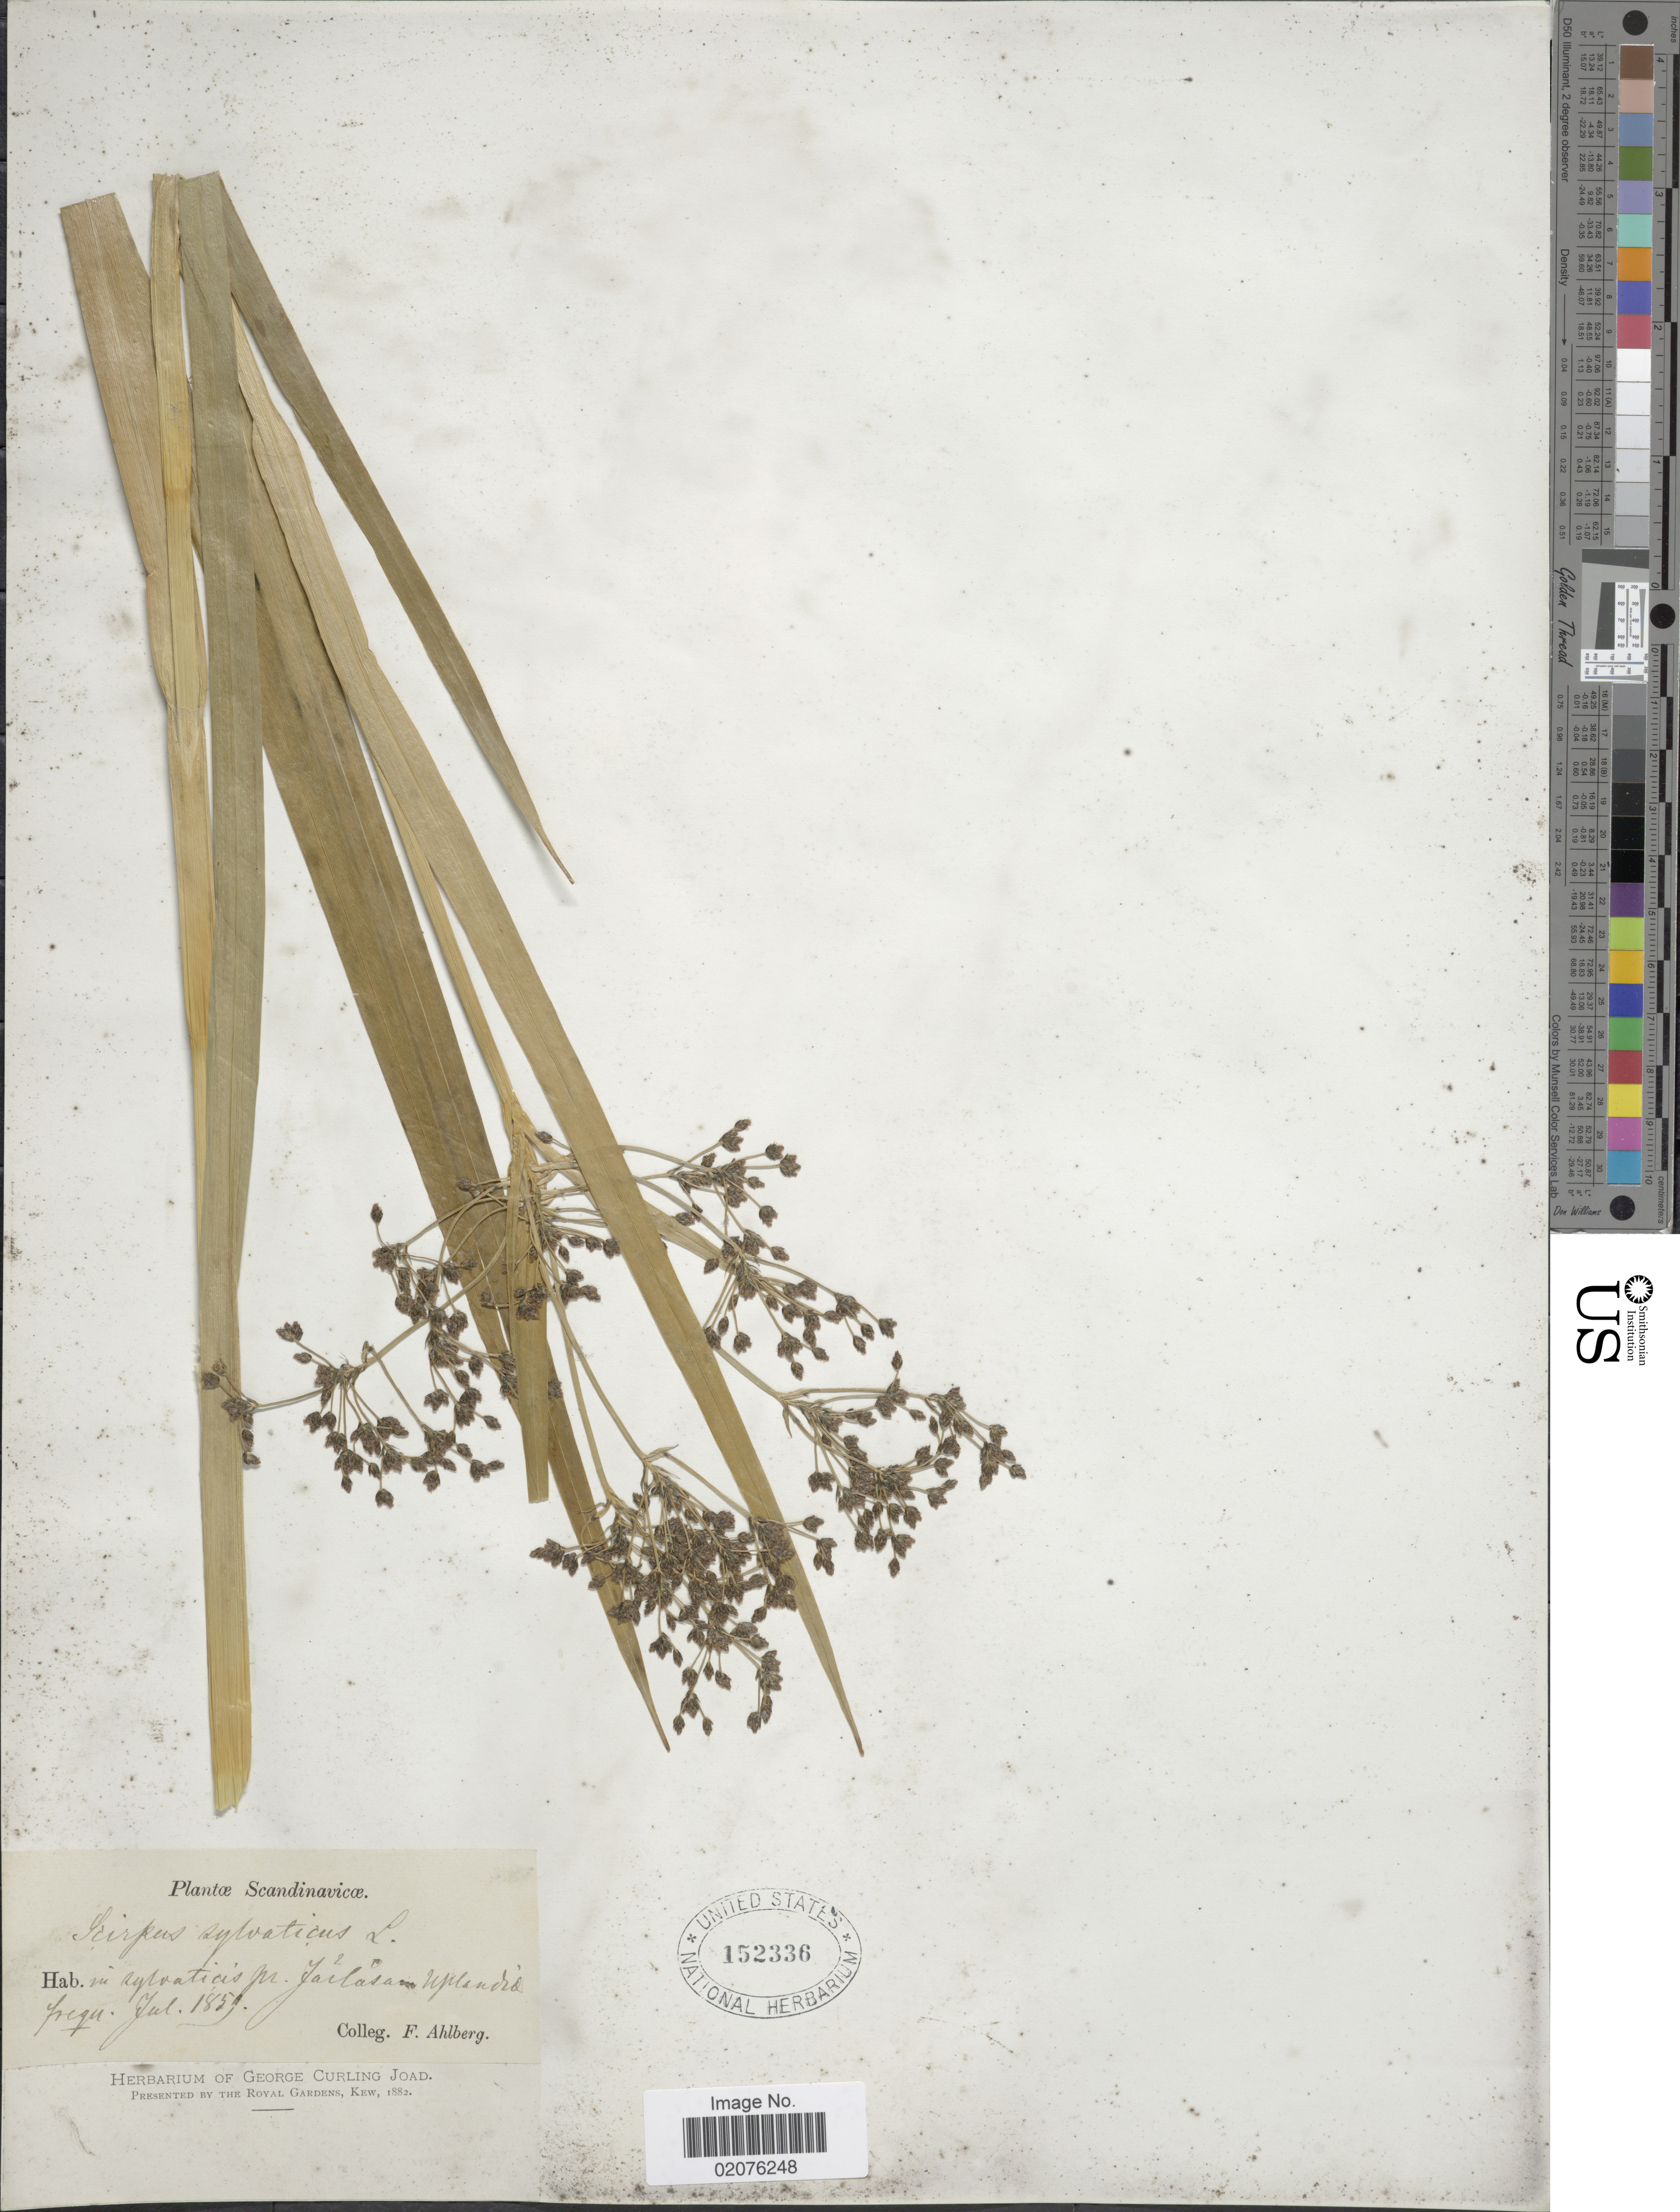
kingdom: Plantae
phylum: Tracheophyta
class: Liliopsida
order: Poales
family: Cyperaceae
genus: Scirpus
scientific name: Scirpus sylvaticus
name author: L.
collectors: F. Ahlberg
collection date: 1859-07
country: Sweden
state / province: Uppsala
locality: Scandinavicae, in sylvaticis pr. Järlåsa, Uplandia, frequ.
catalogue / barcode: US 152336